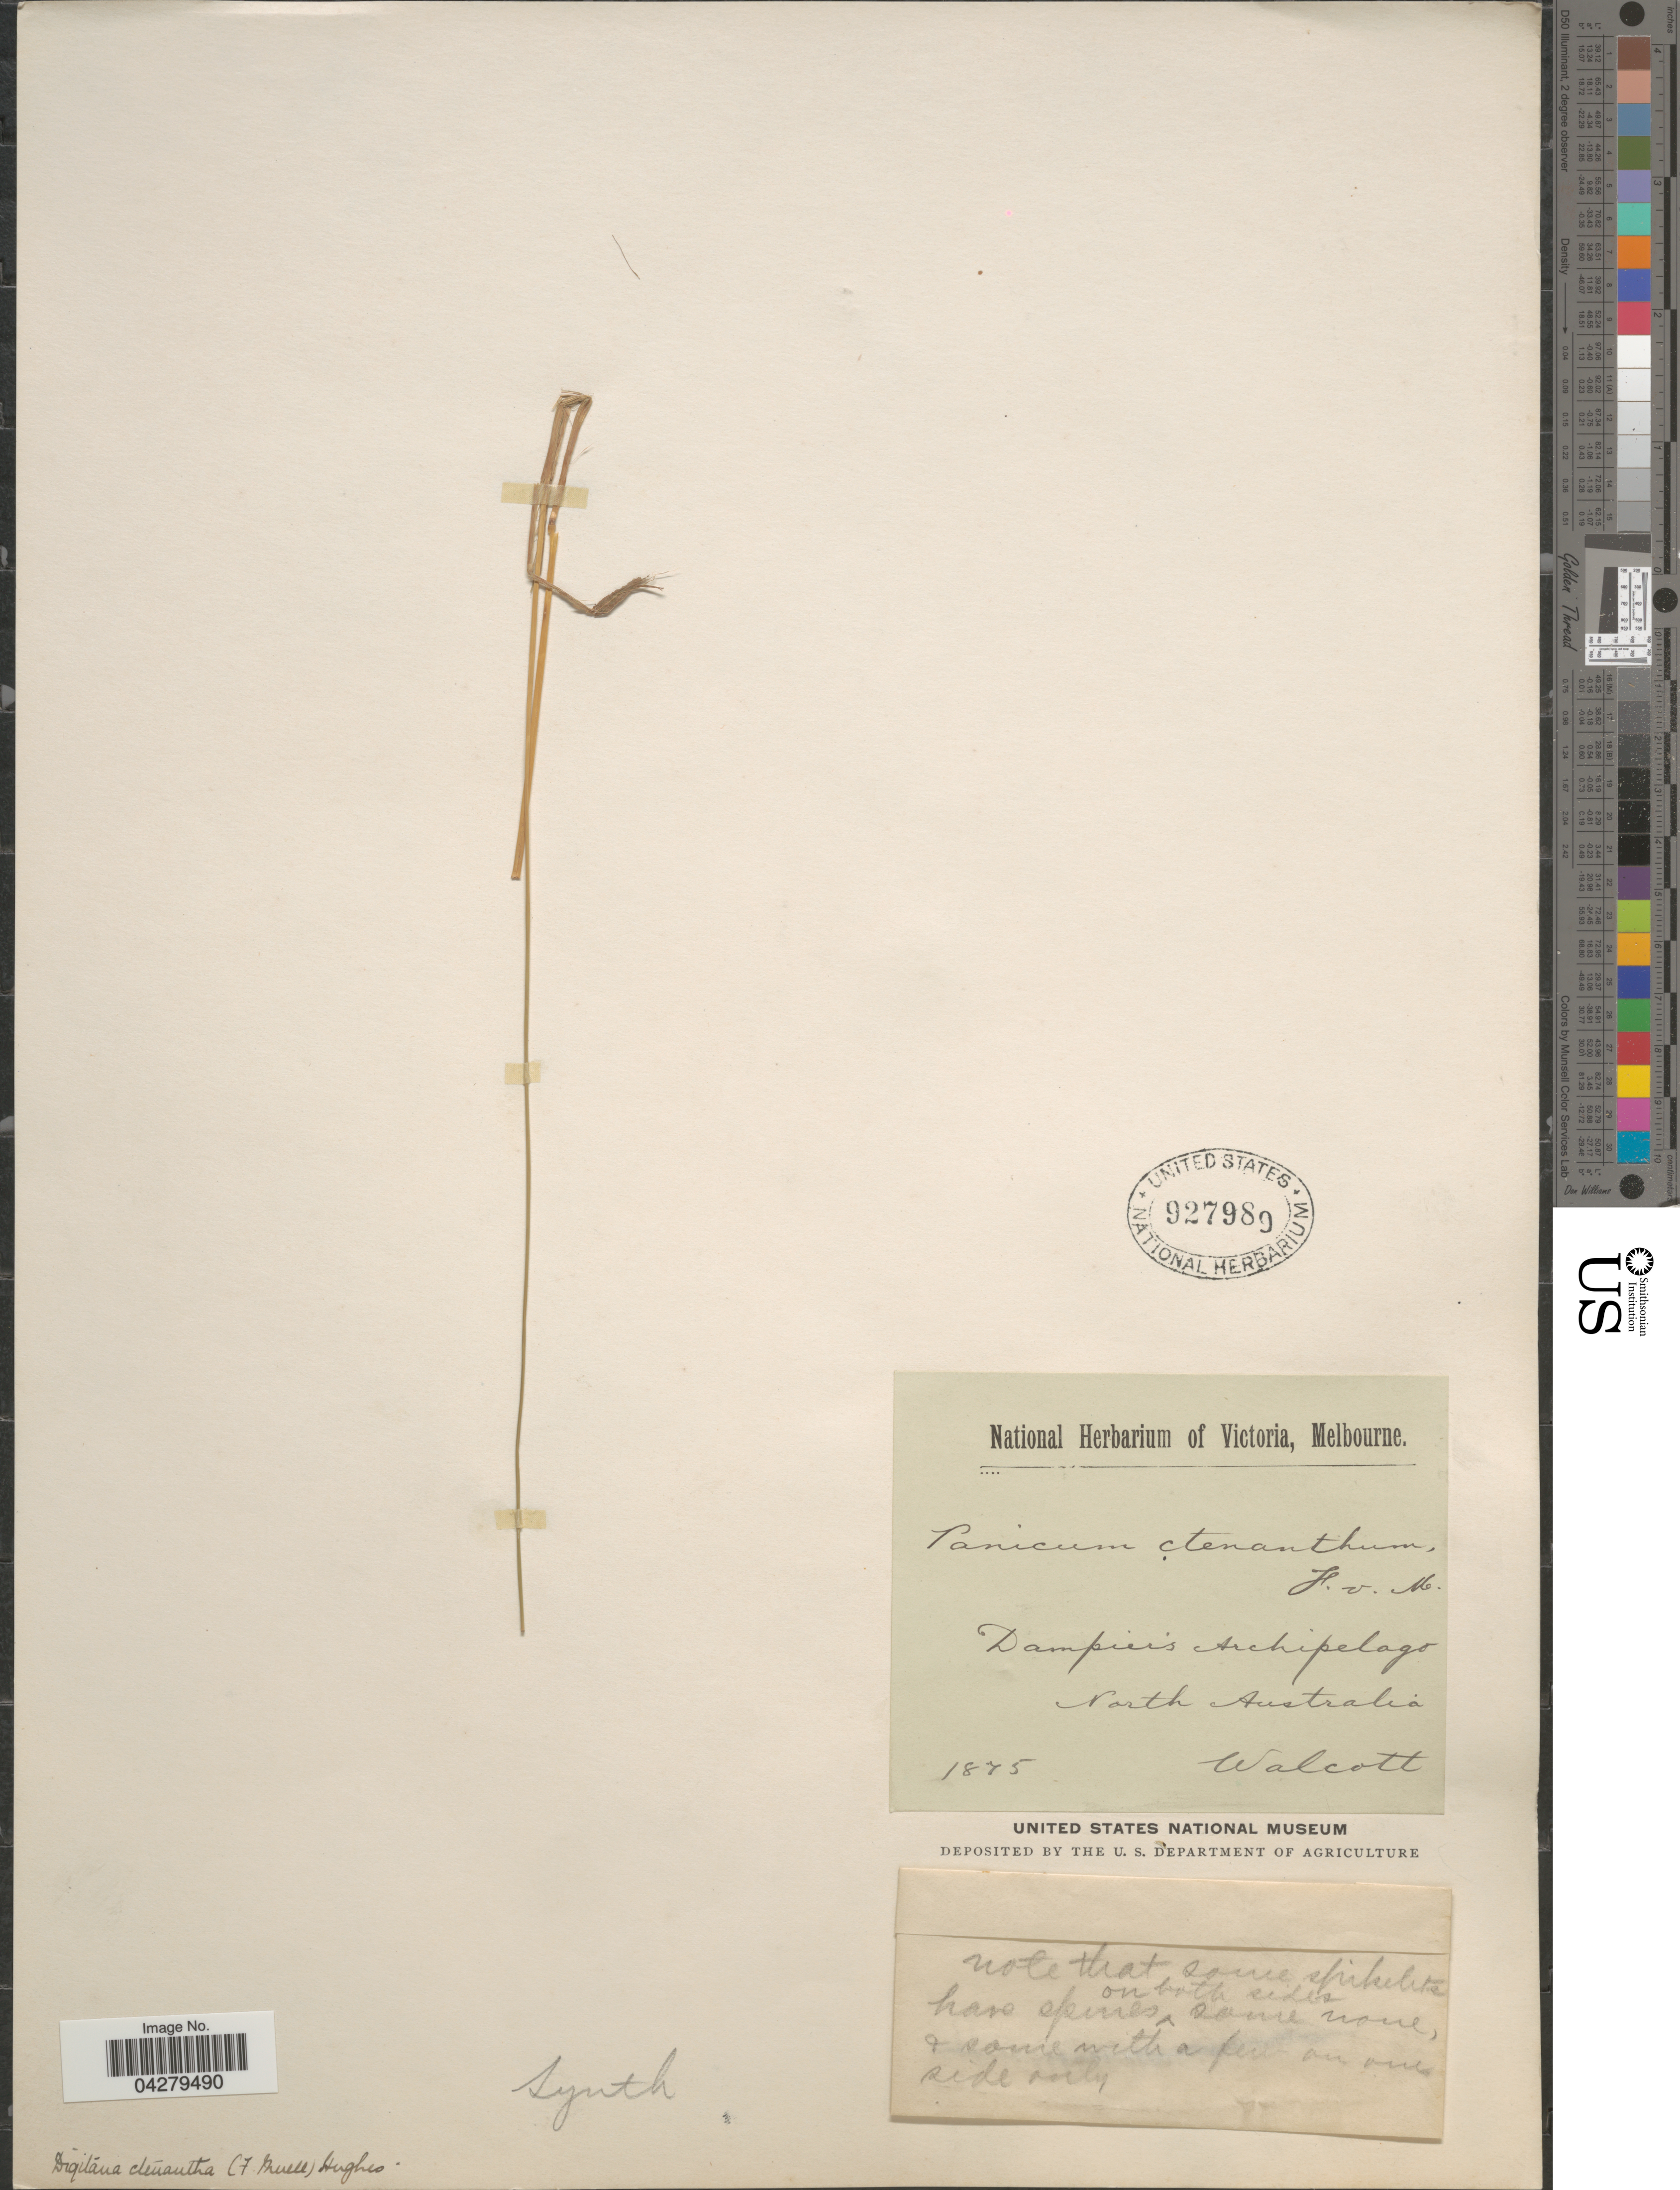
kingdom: Plantae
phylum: Tracheophyta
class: Liliopsida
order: Poales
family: Poaceae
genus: Digitaria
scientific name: Digitaria ctenantha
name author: (F. Muell.) Hughes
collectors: Walcott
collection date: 1875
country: Australia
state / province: Western Australia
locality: Dampier's Archipelago. North Australia.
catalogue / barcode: US 927989